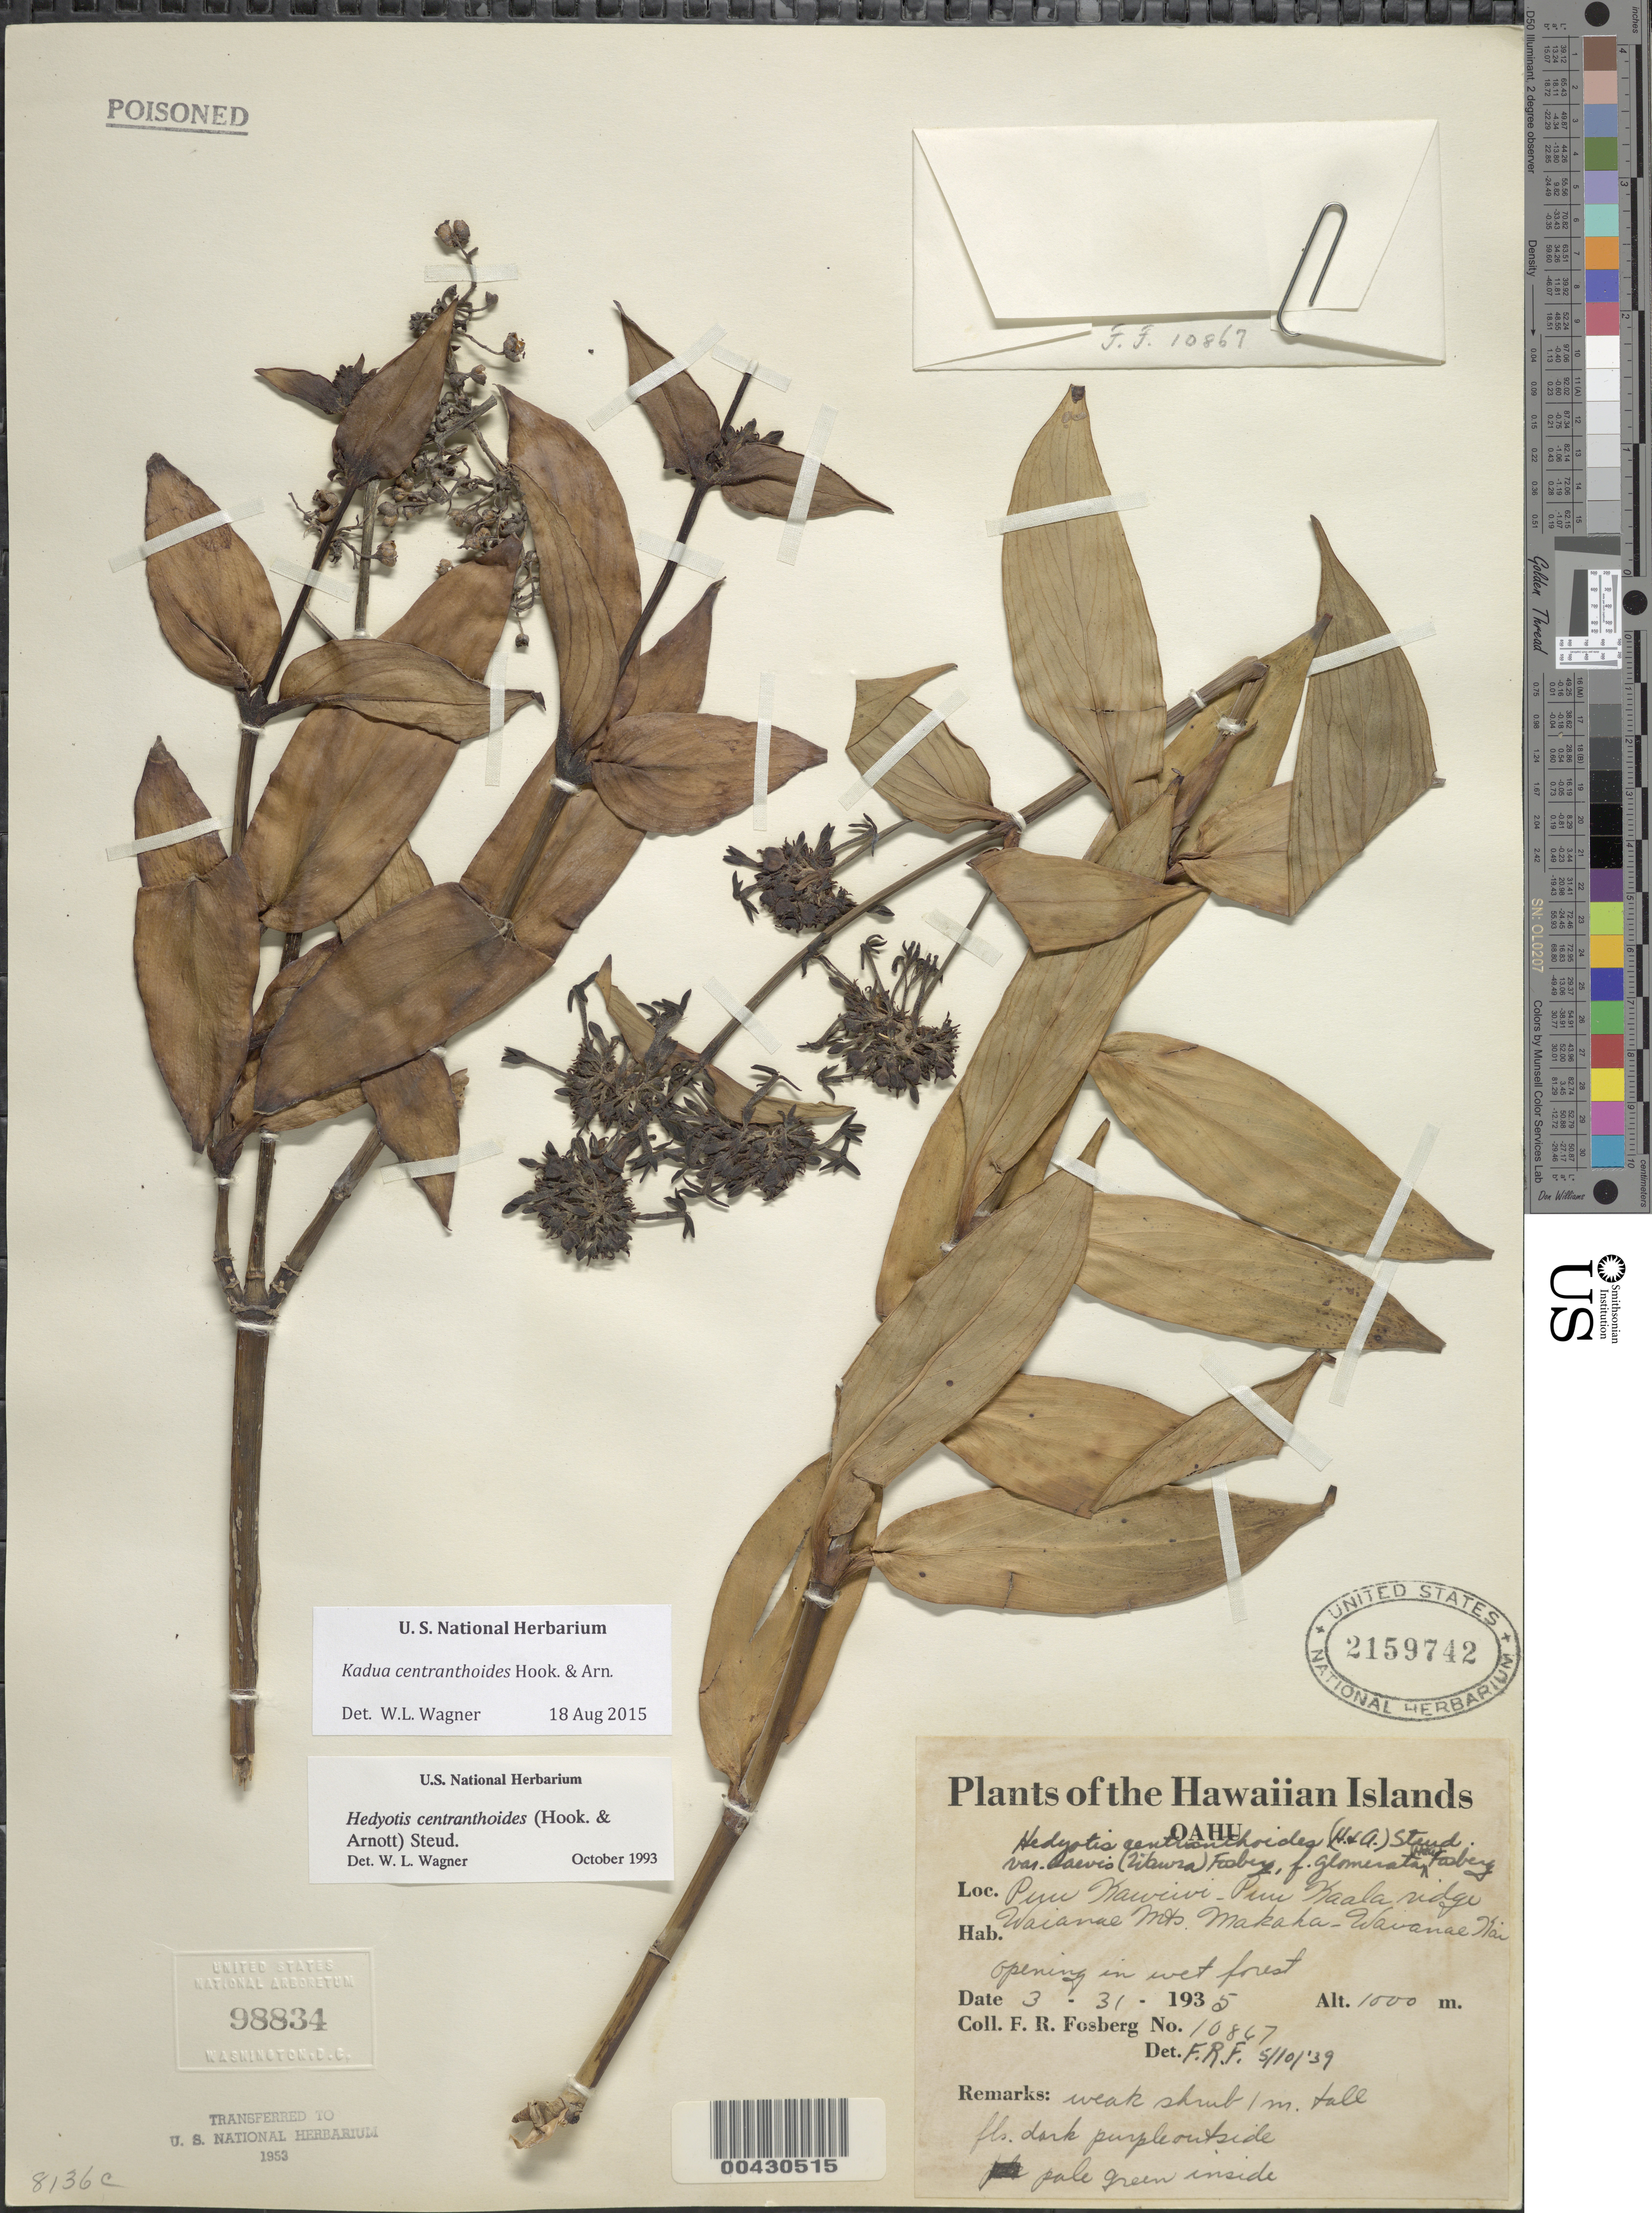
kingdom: Plantae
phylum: Tracheophyta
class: Magnoliopsida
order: Gentianales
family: Rubiaceae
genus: Kadua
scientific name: Kadua centranthoides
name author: Hook. & Arn.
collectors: F. R. Fosberg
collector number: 10867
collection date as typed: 31 Mar 1935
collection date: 1935-03-31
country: United States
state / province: Hawaii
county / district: Honolulu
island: Oahu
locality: Puu Kawiwi-Puu Kaala ridge, Waianae Mountains, Makaka-Waianae Kai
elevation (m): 1000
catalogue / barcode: US 2159742